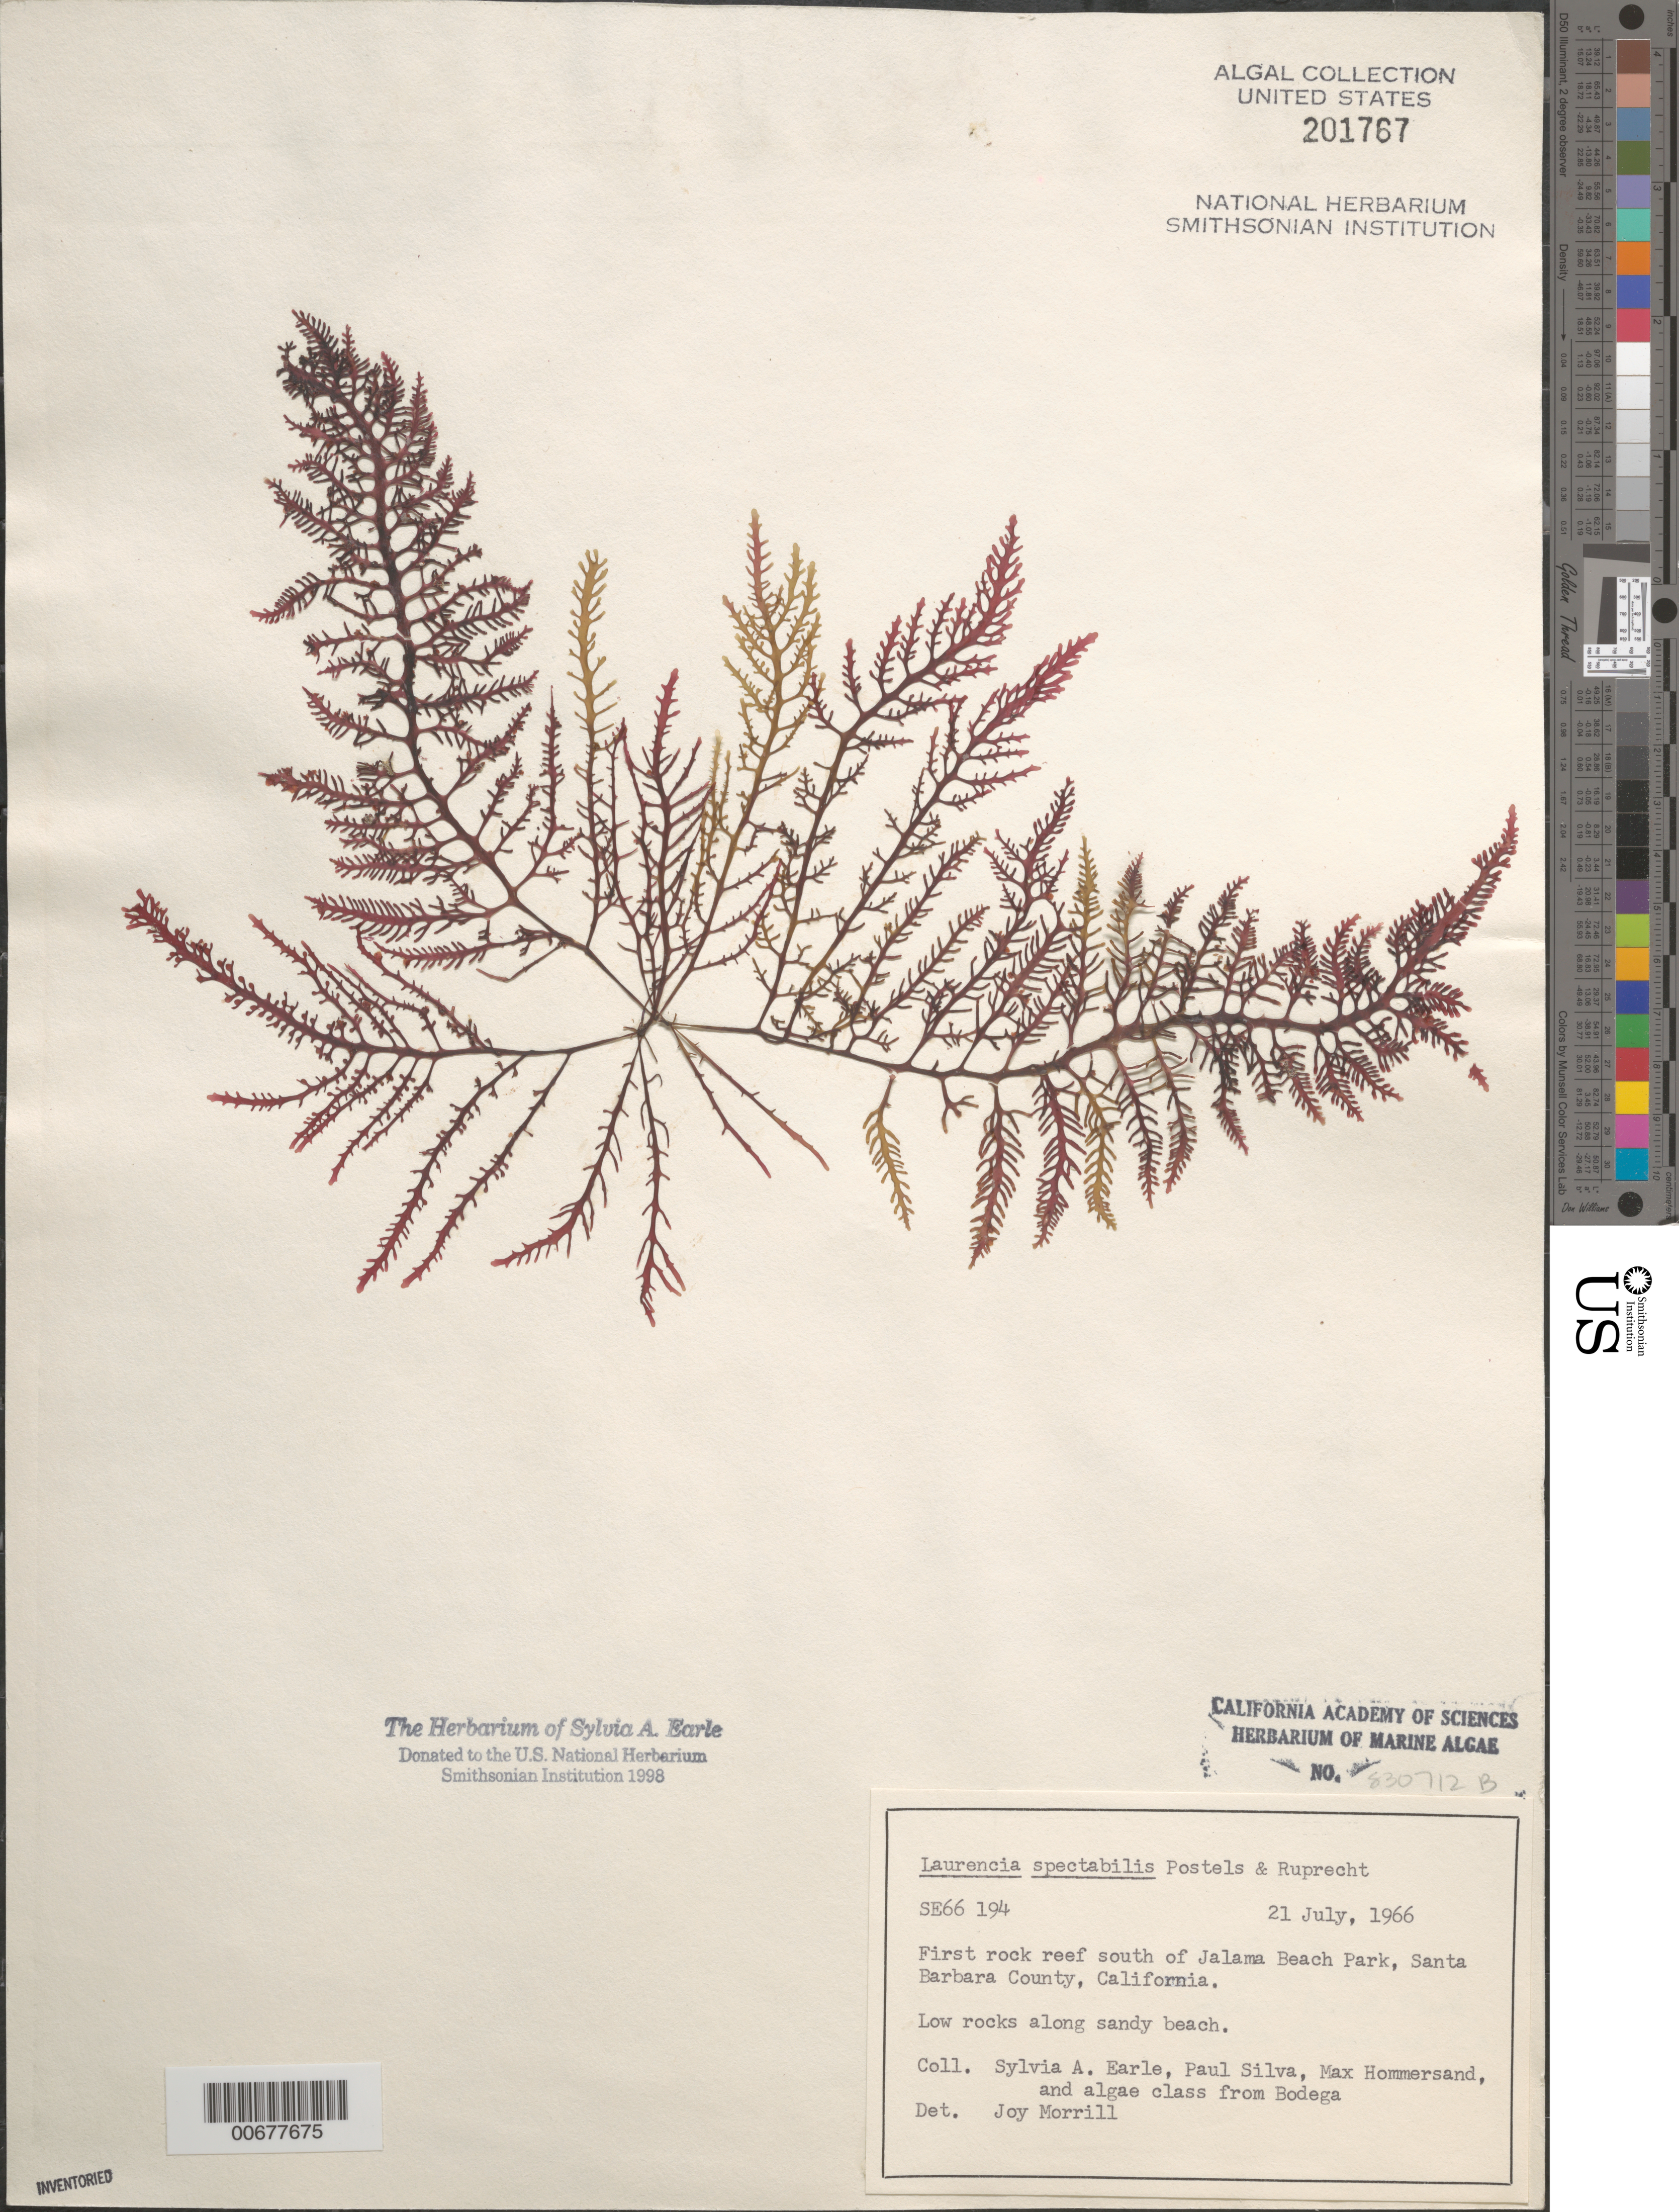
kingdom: Plantae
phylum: Rhodophyta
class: Florideophyceae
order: Ceramiales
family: Rhodomelaceae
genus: Osmundea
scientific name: Osmundea spectabilis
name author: (Postels & Rupr.) K.W. Nam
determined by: Algae name updating Project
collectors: S. A. Earle, P. C. Silva, M. H. Hommersand & Bodega Algae Class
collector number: SE 66194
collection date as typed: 21 Jul 1966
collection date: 1966-07-21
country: United States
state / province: California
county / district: Santa Barbara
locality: Reef south of Jalama Beach Park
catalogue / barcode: US 201767